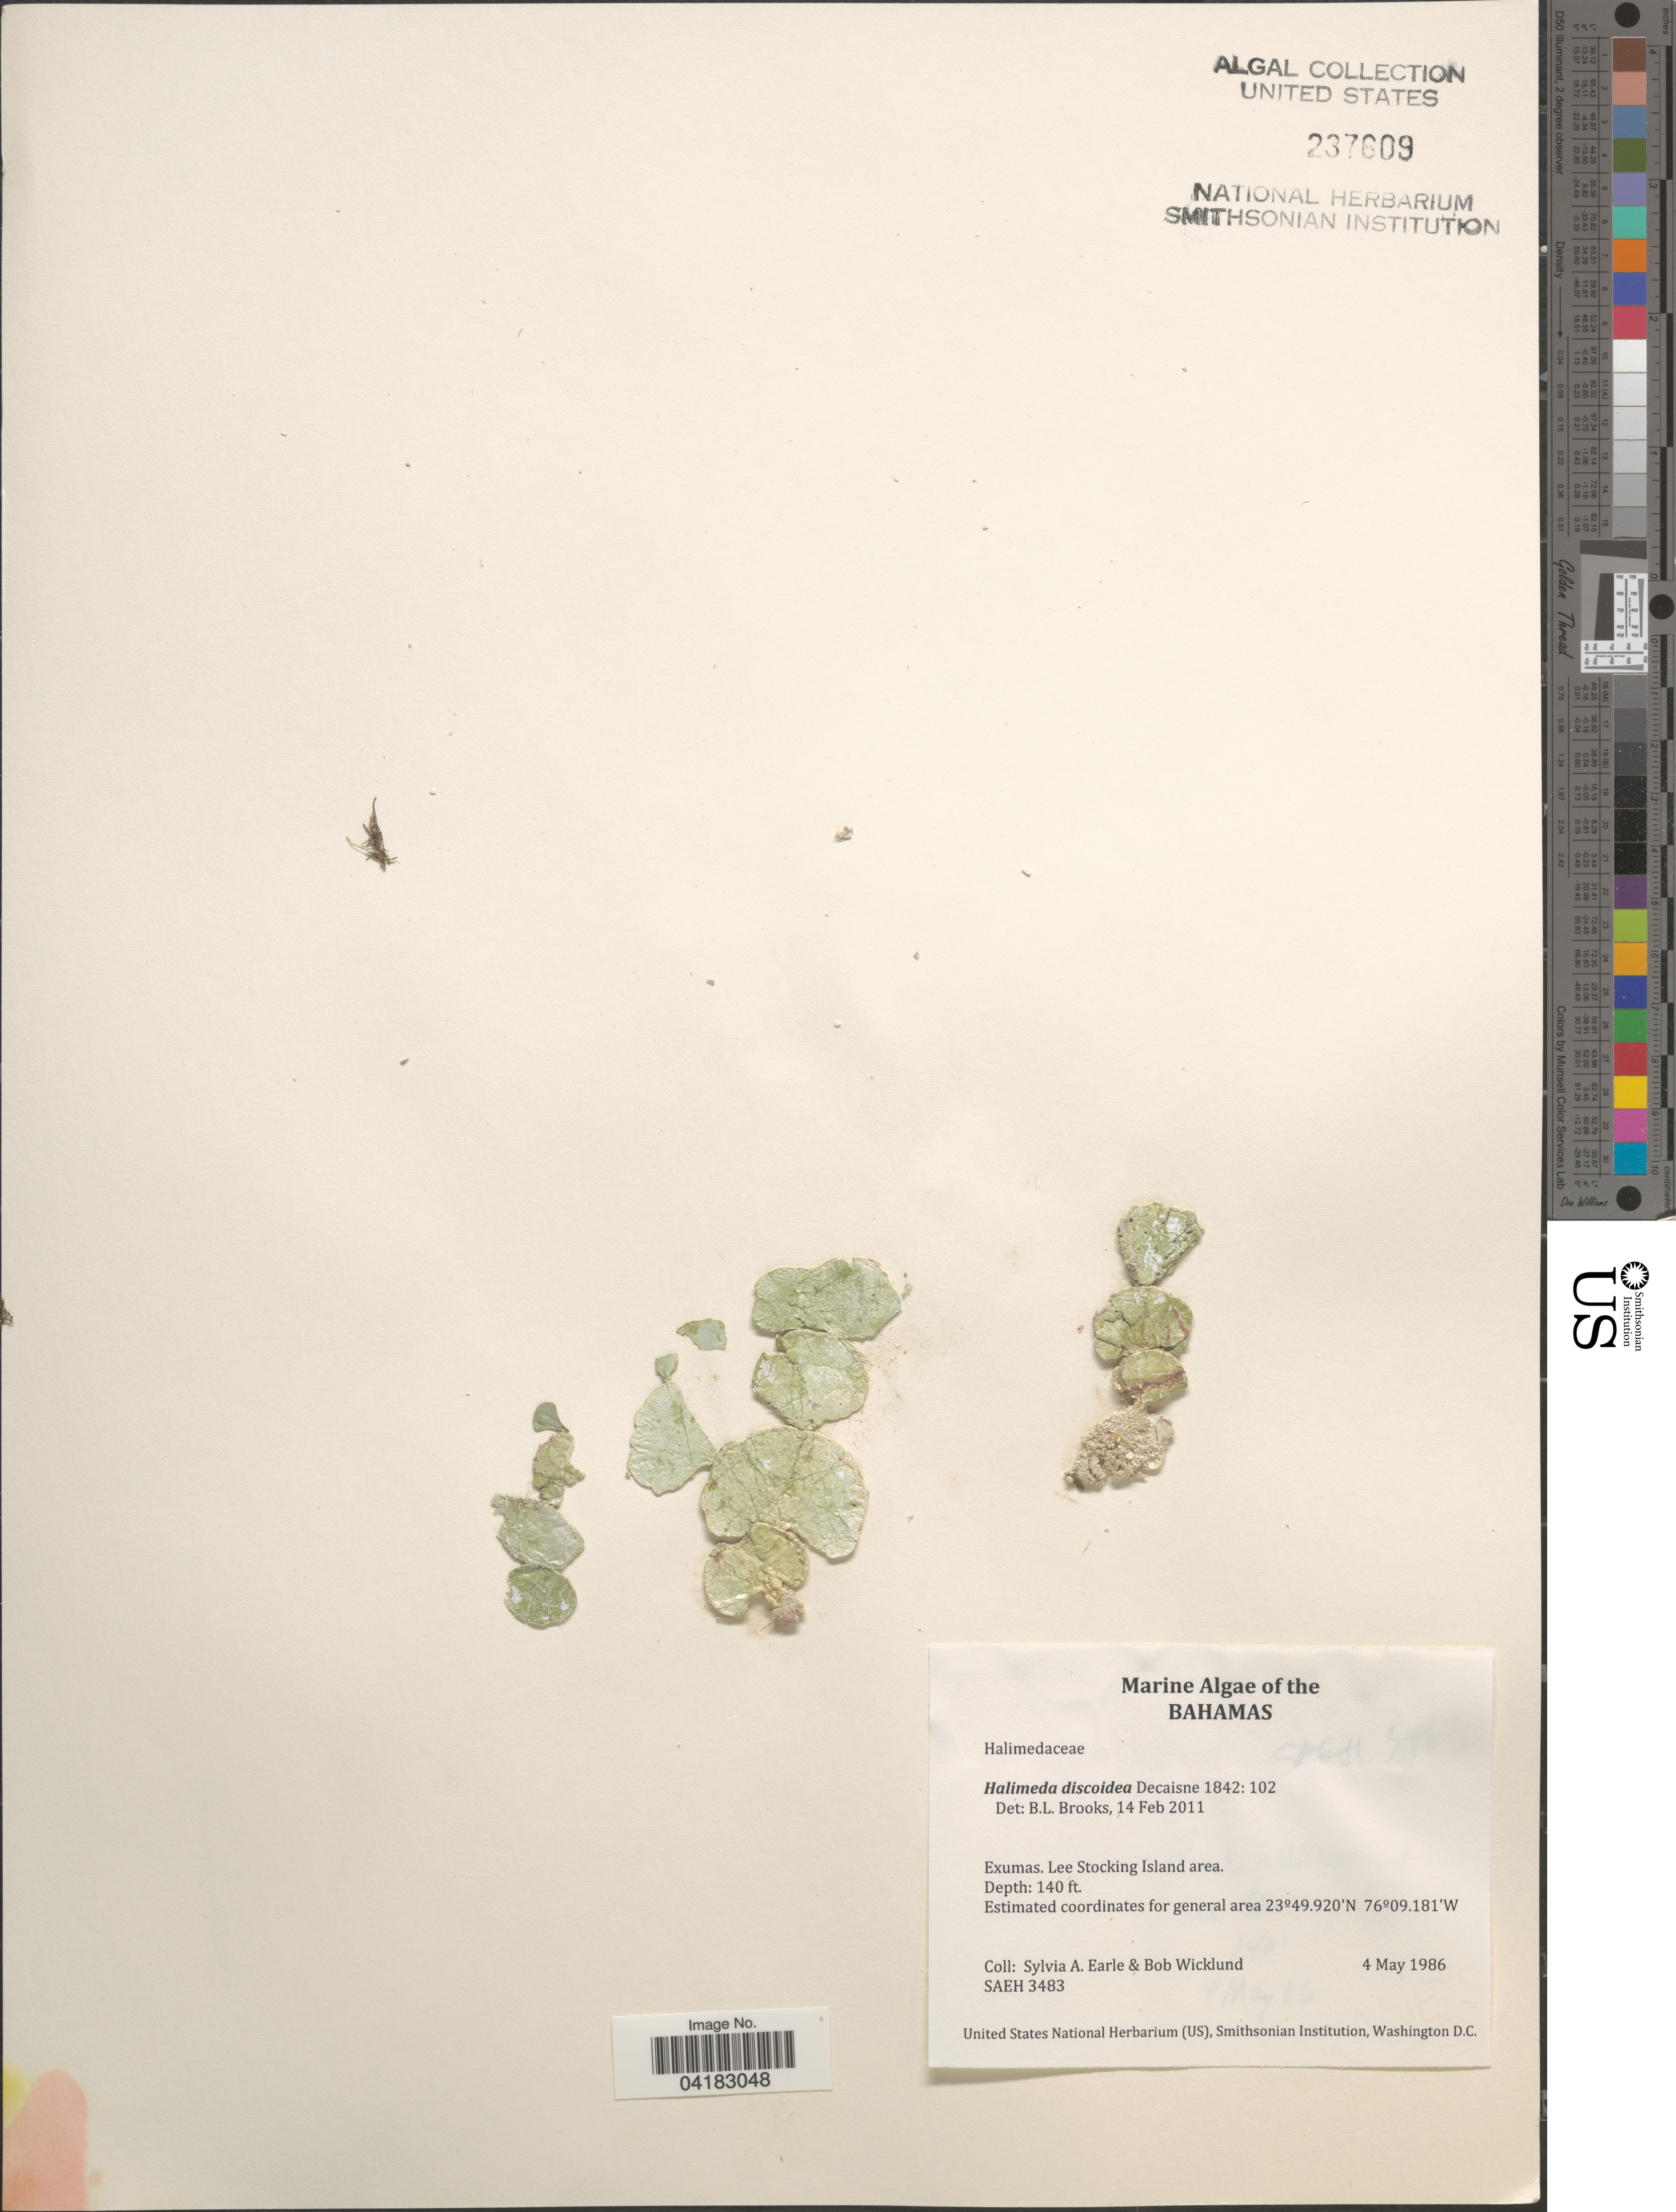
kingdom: Plantae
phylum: Chlorophyta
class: Ulvophyceae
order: Bryopsidales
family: Halimedaceae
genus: Halimeda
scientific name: Halimeda discoidea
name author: Decne.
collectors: S. A. Earle & B. Wicklund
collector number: SAEH3483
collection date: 1986-05-04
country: Bahamas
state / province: Exuma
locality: Exumas. Lee Stocking Island area.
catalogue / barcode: US 237609